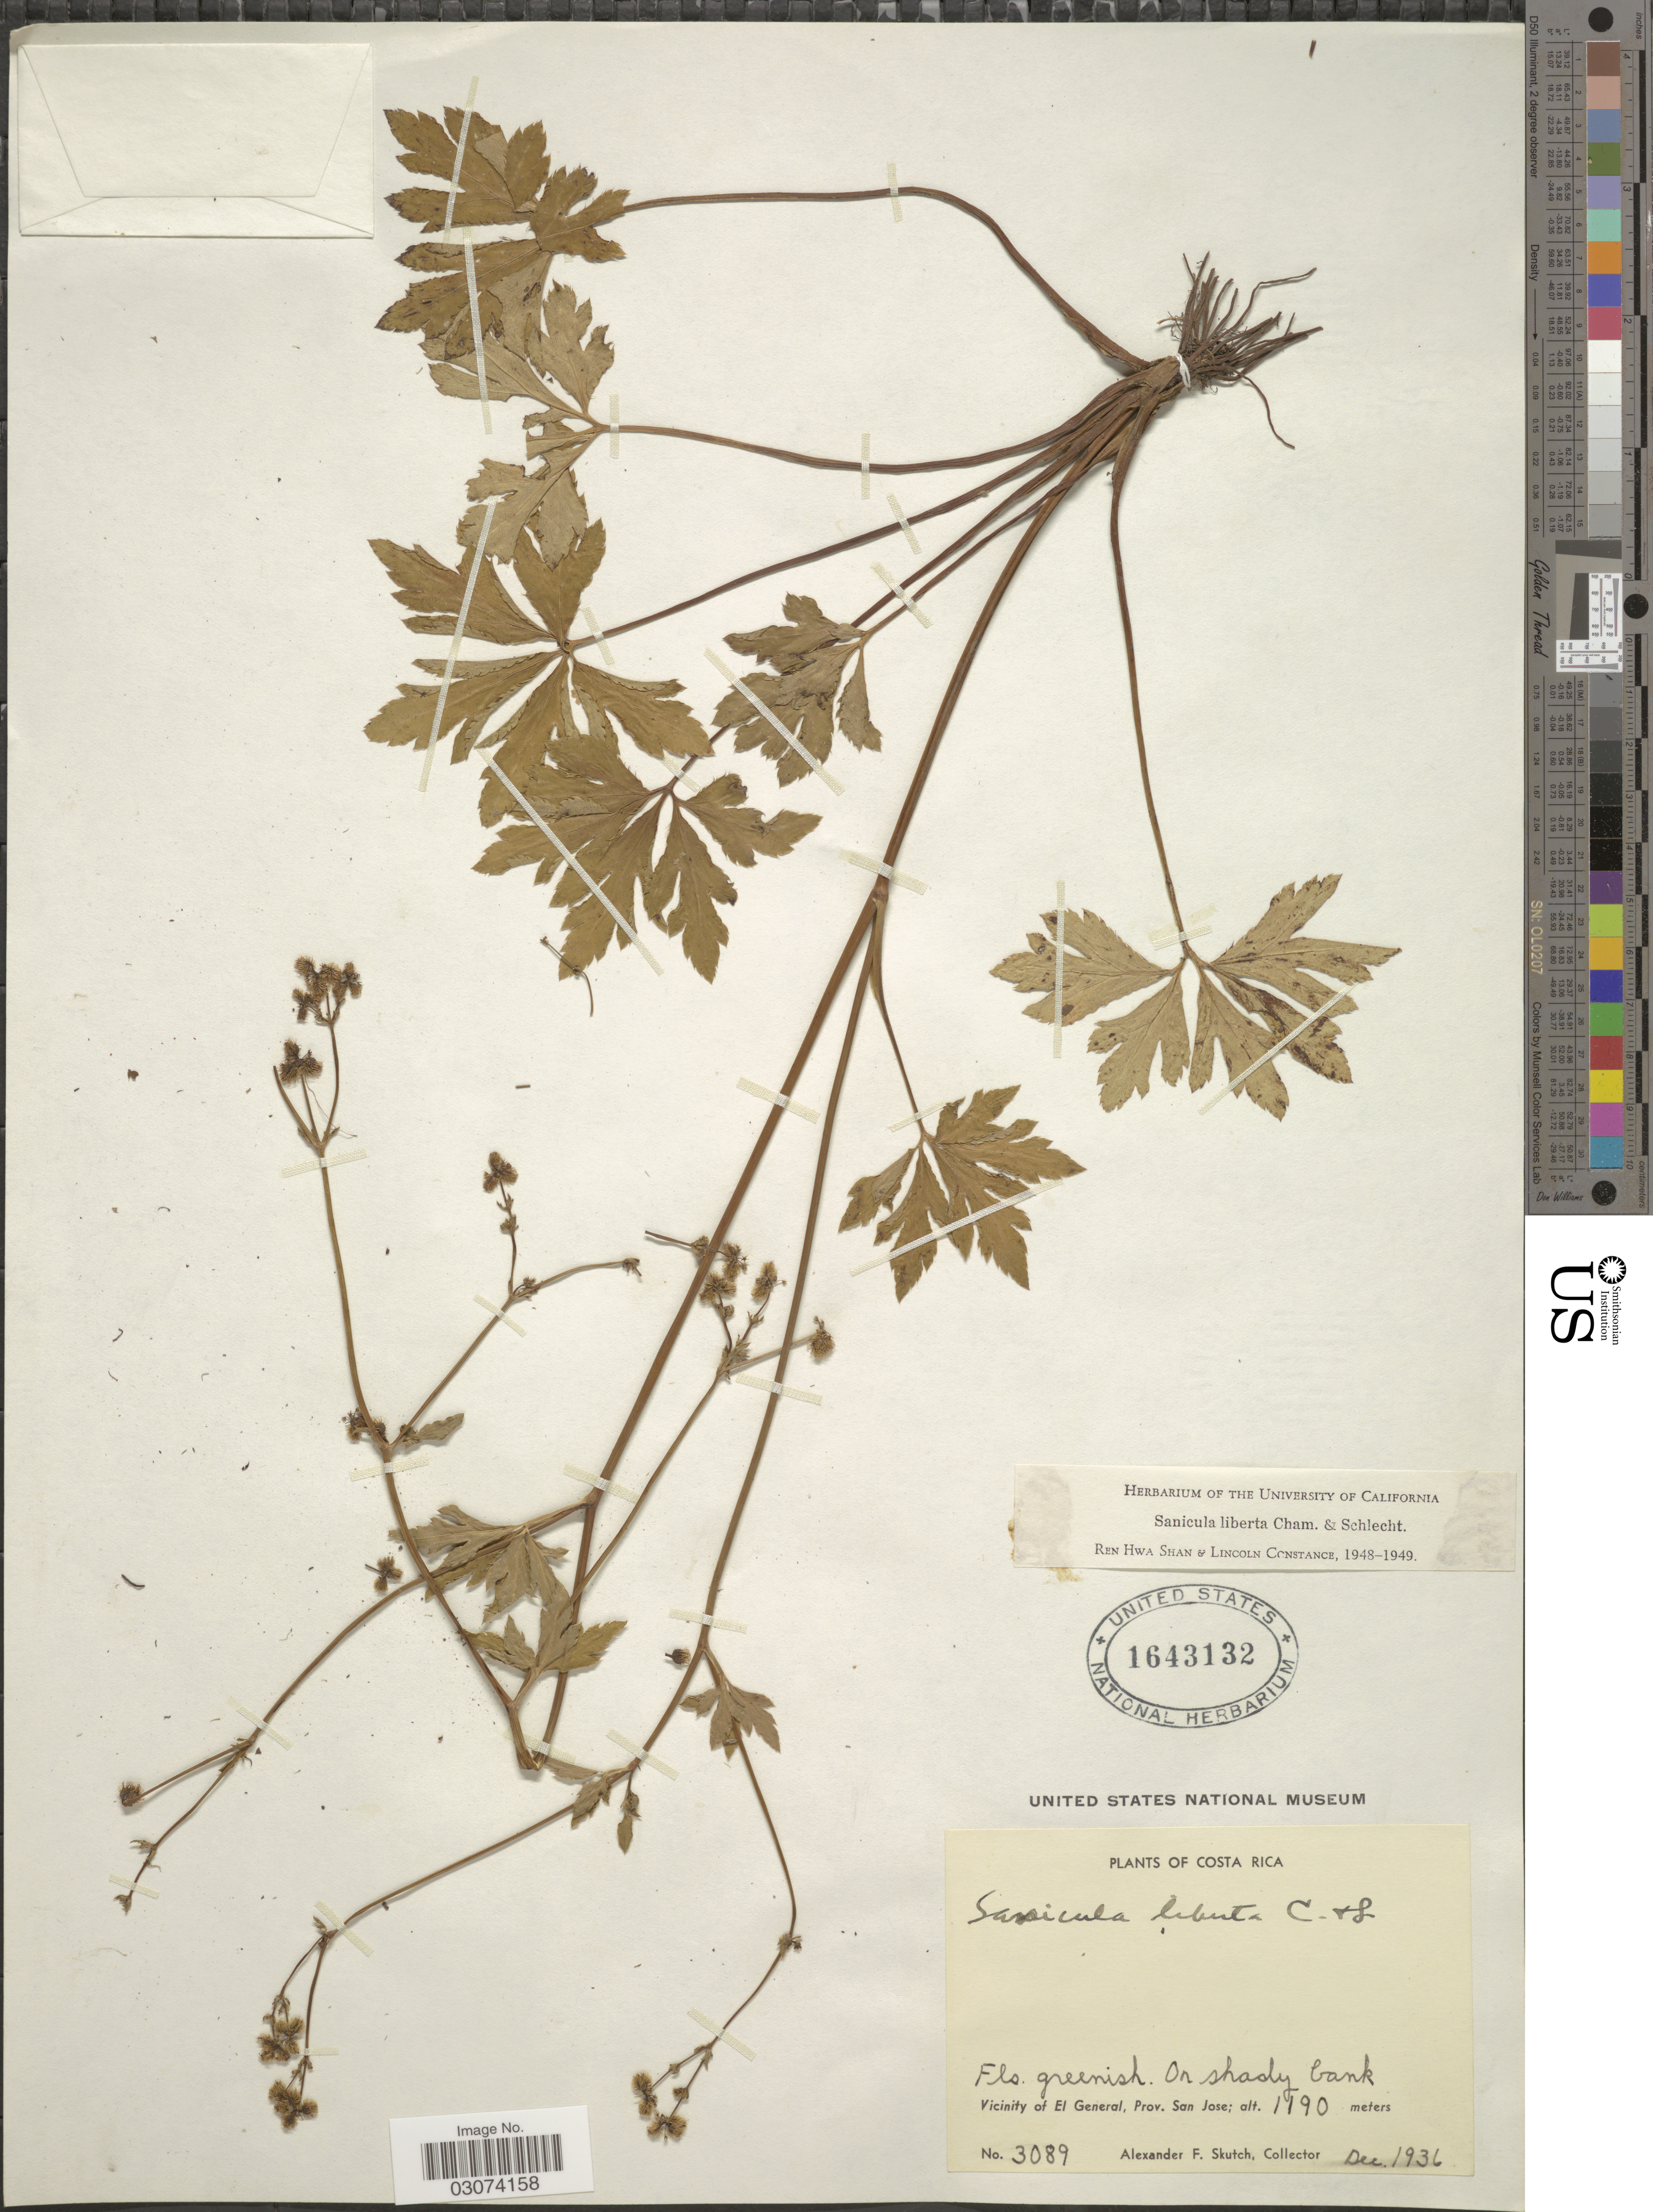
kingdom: Plantae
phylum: Tracheophyta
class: Magnoliopsida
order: Apiales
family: Apiaceae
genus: Sanicula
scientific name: Sanicula liberta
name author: Cham. & Schltdl.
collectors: A. F. Skutch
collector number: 3089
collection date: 1936-12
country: Costa Rica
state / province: San José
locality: Vicinity of El General.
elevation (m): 1190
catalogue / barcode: US 1643132